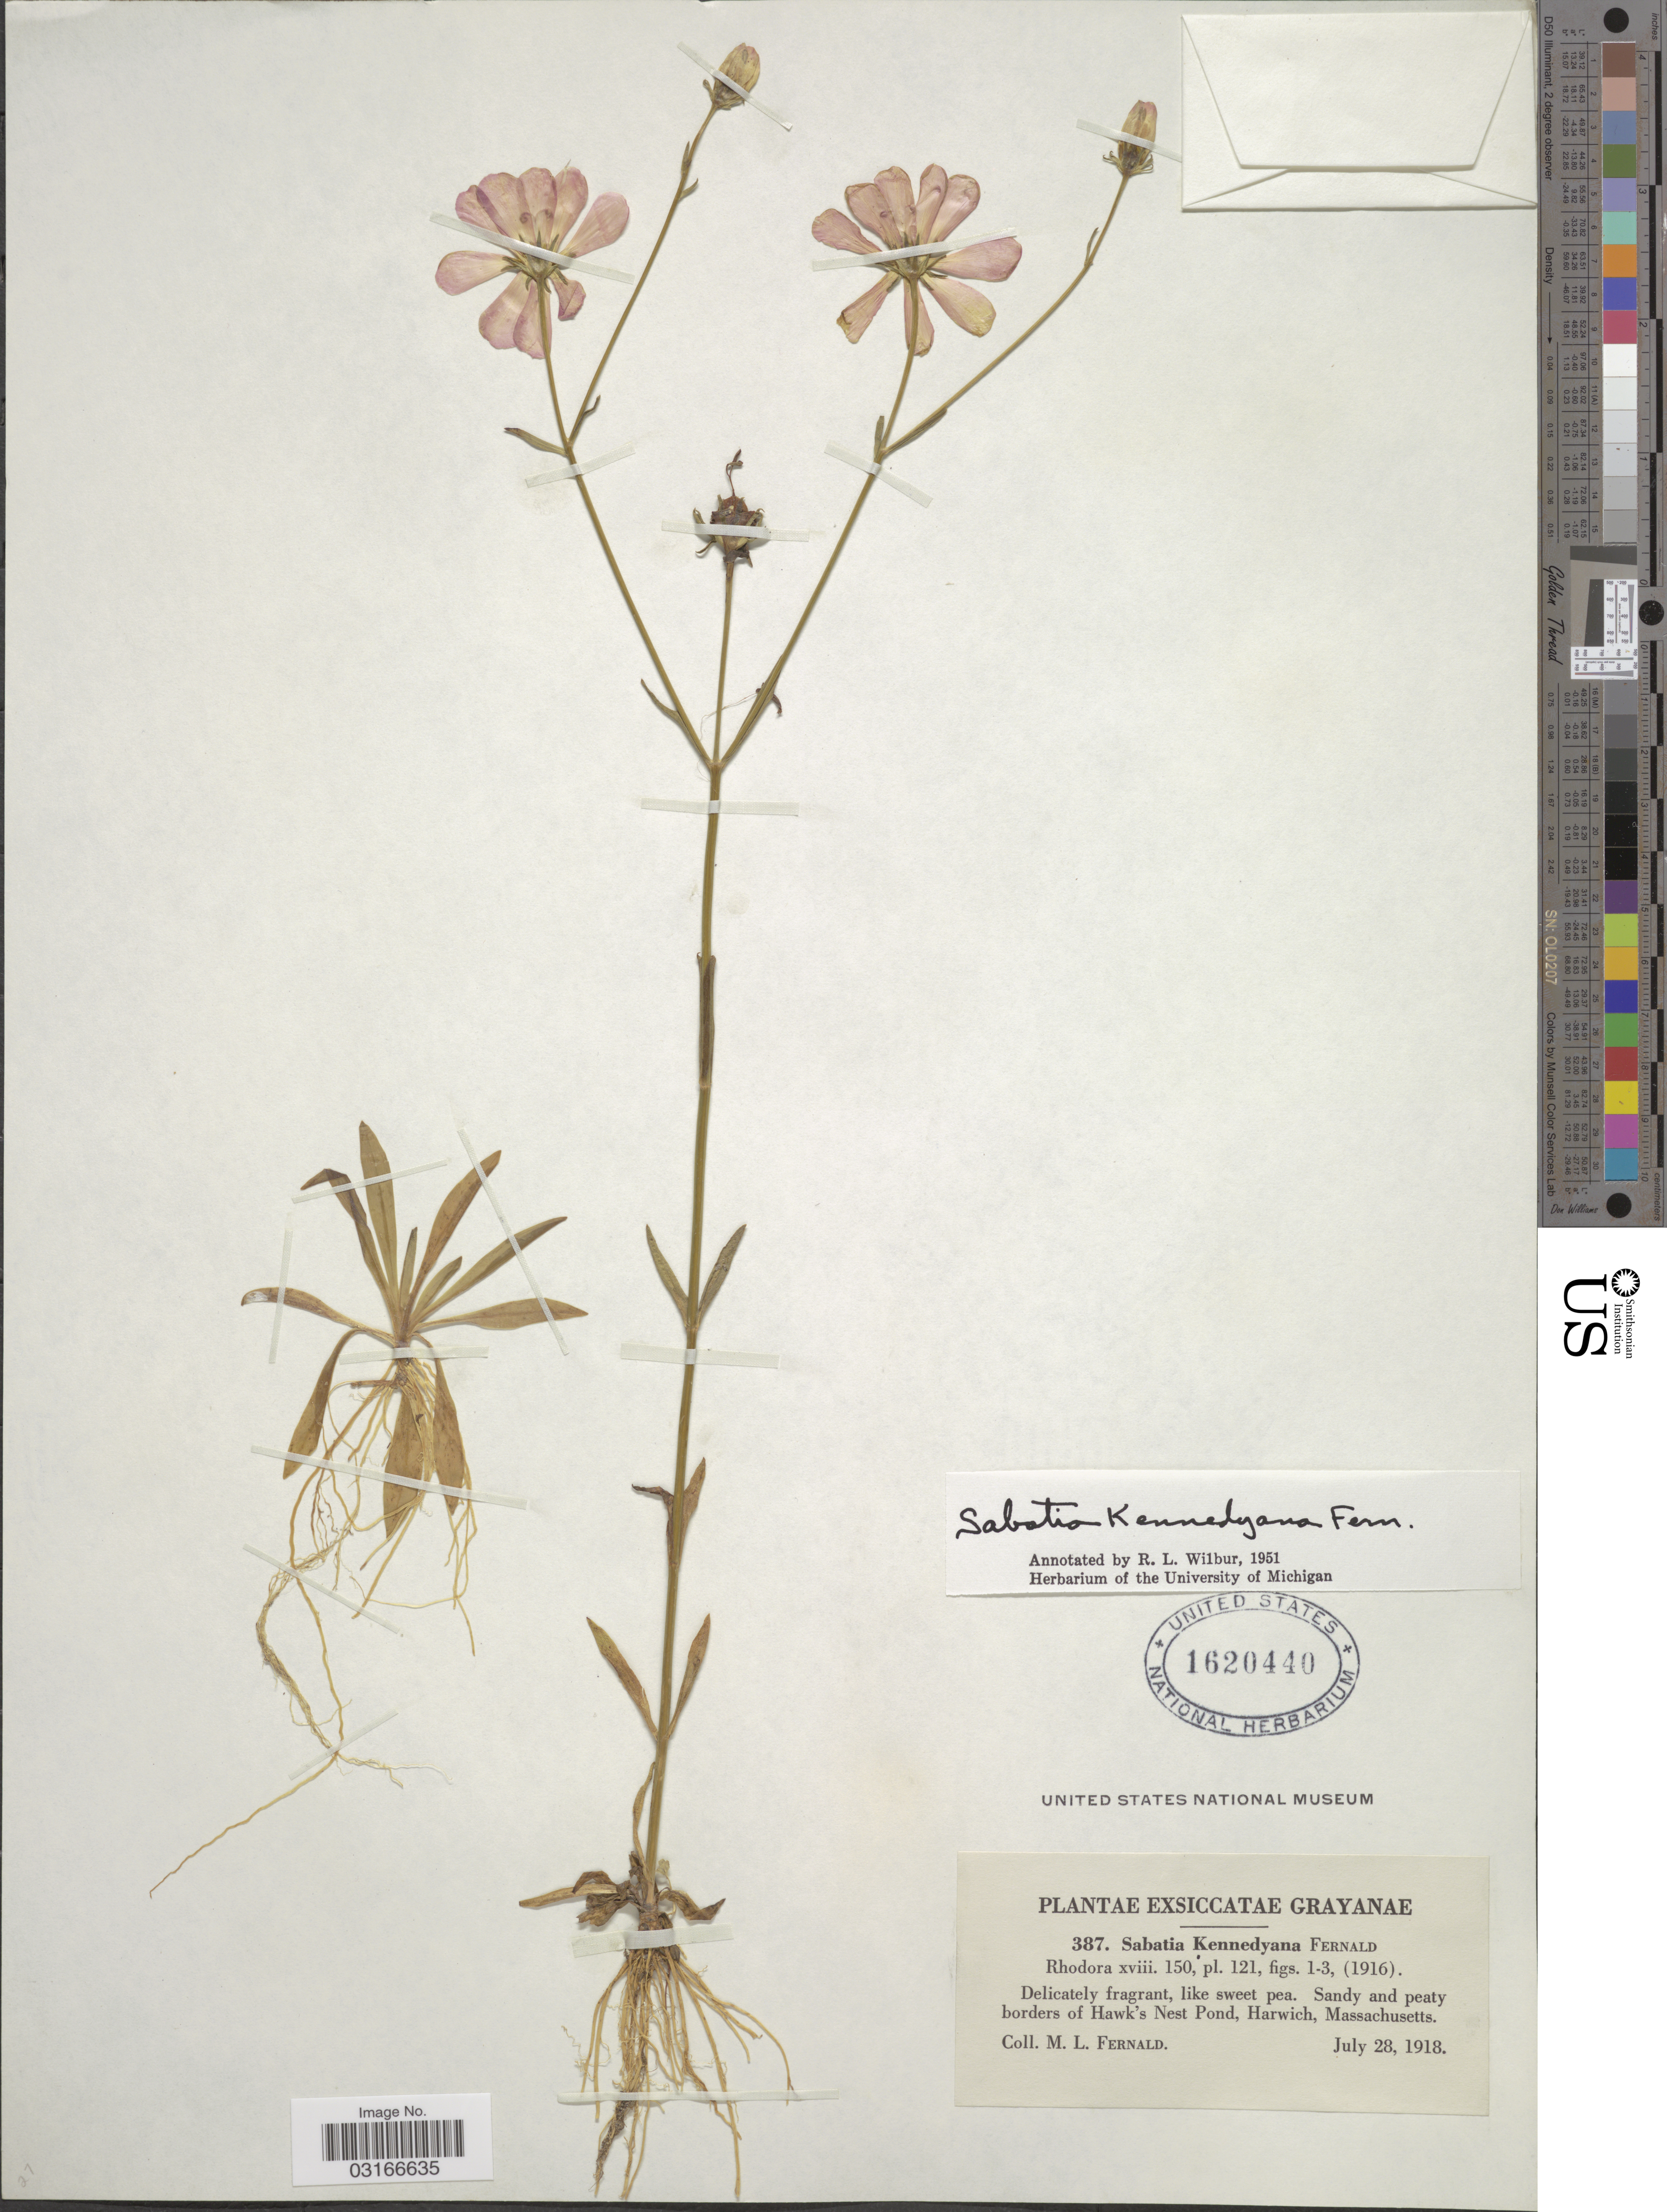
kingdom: Plantae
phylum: Tracheophyta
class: Magnoliopsida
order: Gentianales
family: Gentianaceae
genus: Sabatia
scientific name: Sabatia kennedyana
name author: Fernald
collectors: M. L. Fernald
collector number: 387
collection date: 1918-07-28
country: United States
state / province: Massachusetts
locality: Sandy and peaty borders of Hawk's Nest Pond, Harwich.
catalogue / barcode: US 1620440